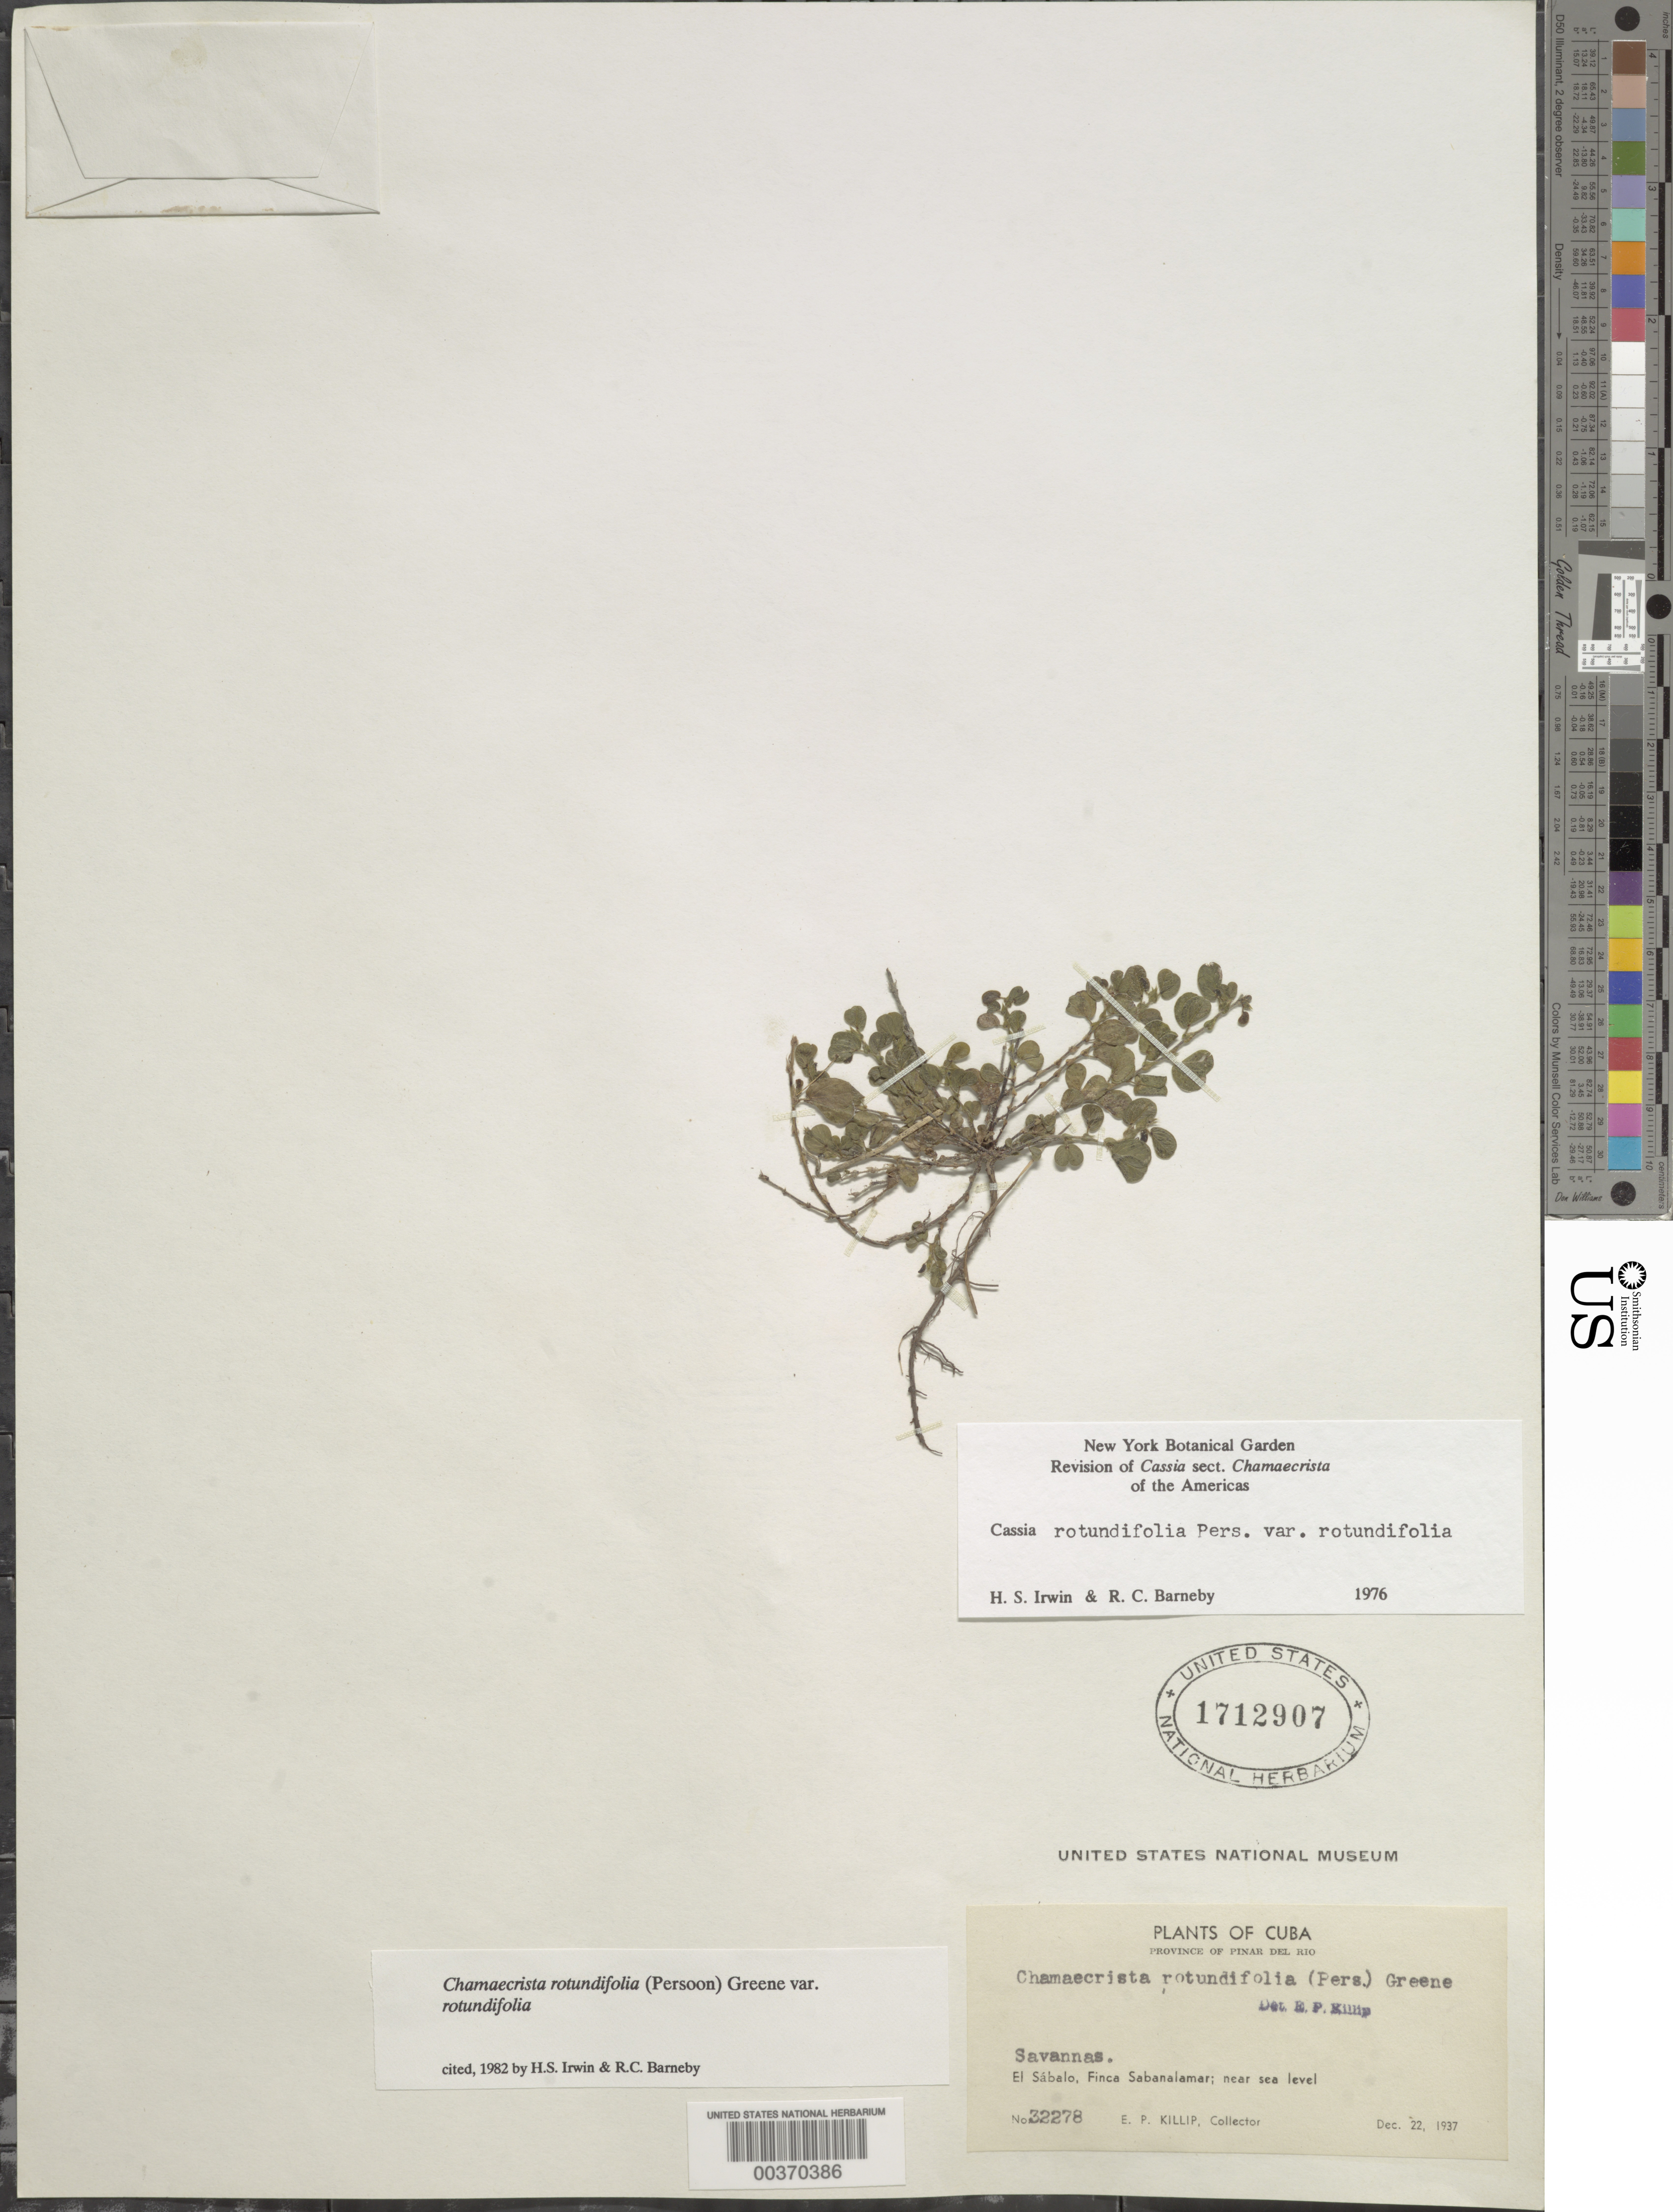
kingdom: Plantae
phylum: Tracheophyta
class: Magnoliopsida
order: Fabales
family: Fabaceae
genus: Chamaecrista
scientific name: Chamaecrista rotundifolia var. rotundifolia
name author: (Pers.) Greene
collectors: E. P. Killip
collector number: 32278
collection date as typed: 22 Dec 1937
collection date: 1937-12-22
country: Cuba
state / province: Pinar del Río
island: Greater Antilles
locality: El sabalo, finca sabanalamar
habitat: Savannas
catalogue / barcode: US 1712907